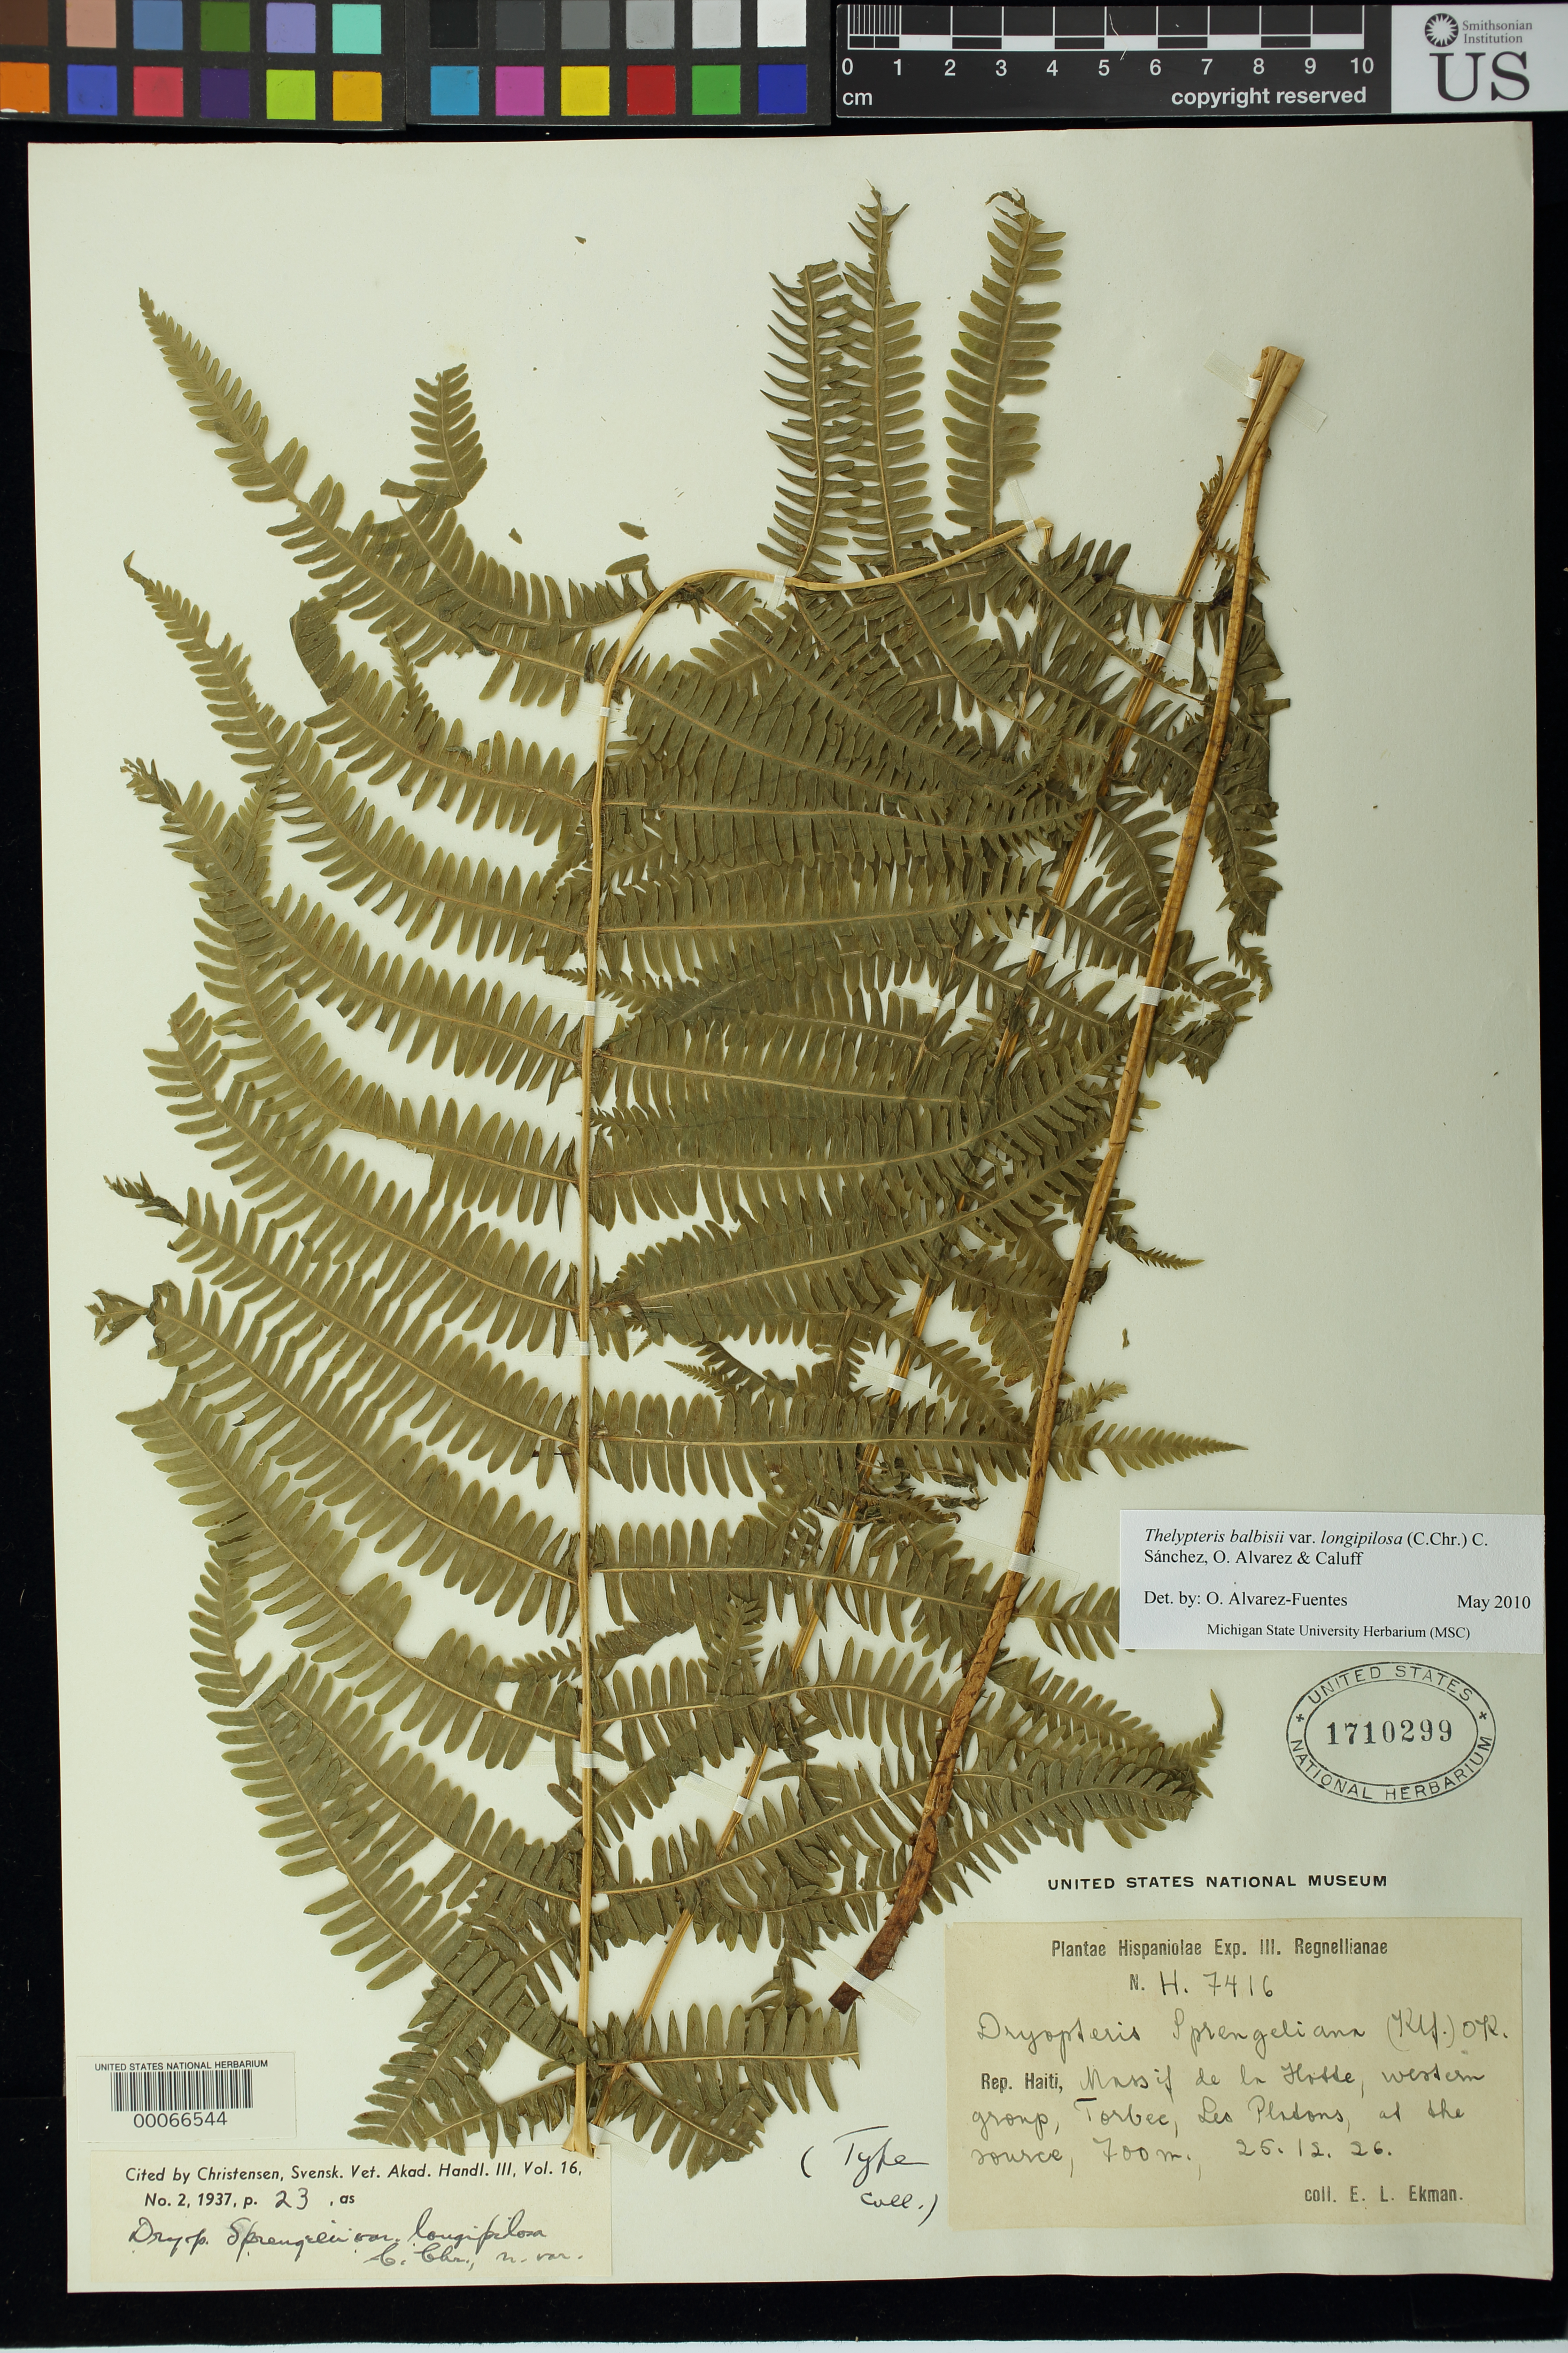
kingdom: Plantae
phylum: Tracheophyta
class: Polypodiopsida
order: Polypodiales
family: Dryopteridaceae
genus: Dryopteris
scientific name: Dryopteris sprengelii var. longipilosa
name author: C. Chr.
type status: Type Collection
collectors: E. L. Ekman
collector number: H 7416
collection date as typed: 25 Dec 1926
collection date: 1926-12-25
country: Haiti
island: Hispaniola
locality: Massif de la Hotte, western group, Torbec, Les Platons, at the source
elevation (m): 700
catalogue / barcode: US 1710299